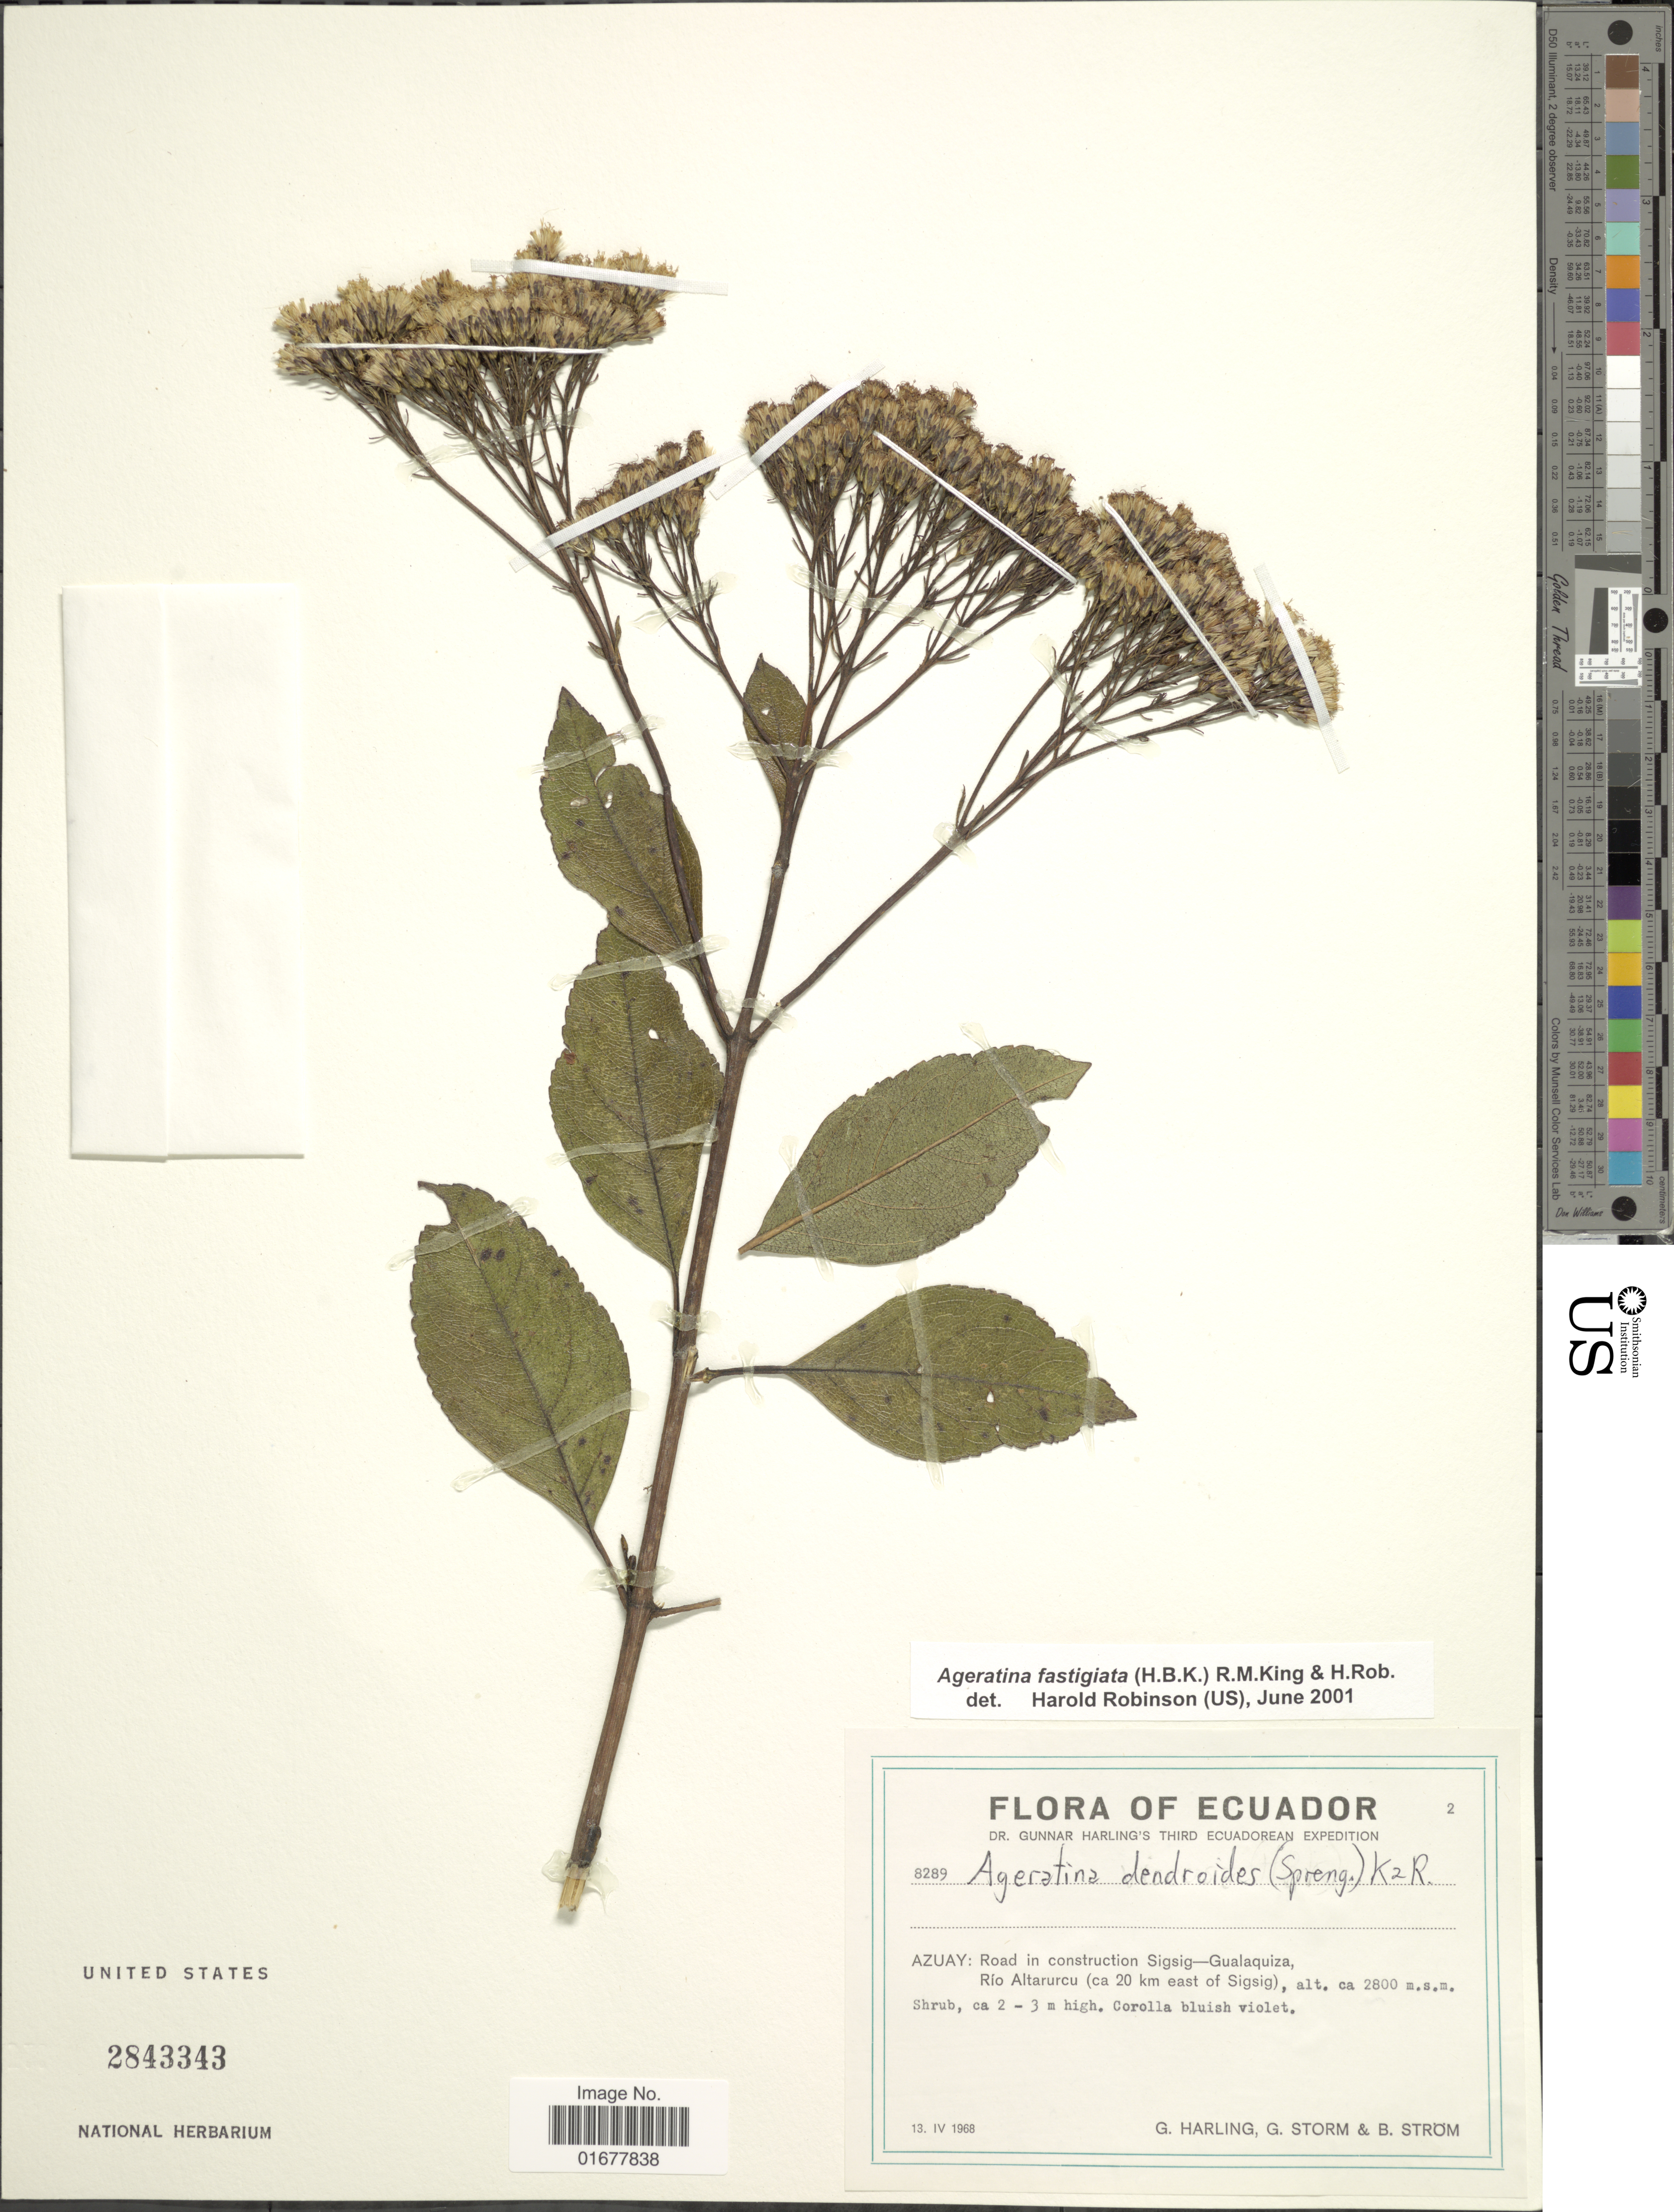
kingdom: Plantae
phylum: Tracheophyta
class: Magnoliopsida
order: Asterales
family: Asteraceae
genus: Ageratina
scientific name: Ageratina dendroides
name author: (Spreng.) R.M. King & H. Rob.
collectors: G. Harling, G. Storm & B. Strom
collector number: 8289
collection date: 1968-04-13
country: Ecuador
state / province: Azuay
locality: Azuay: Road in construction Sisgsig-Gualaquiza, Rio Altarurcu (20 km east of Sigsig)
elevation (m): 2800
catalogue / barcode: US 2843343